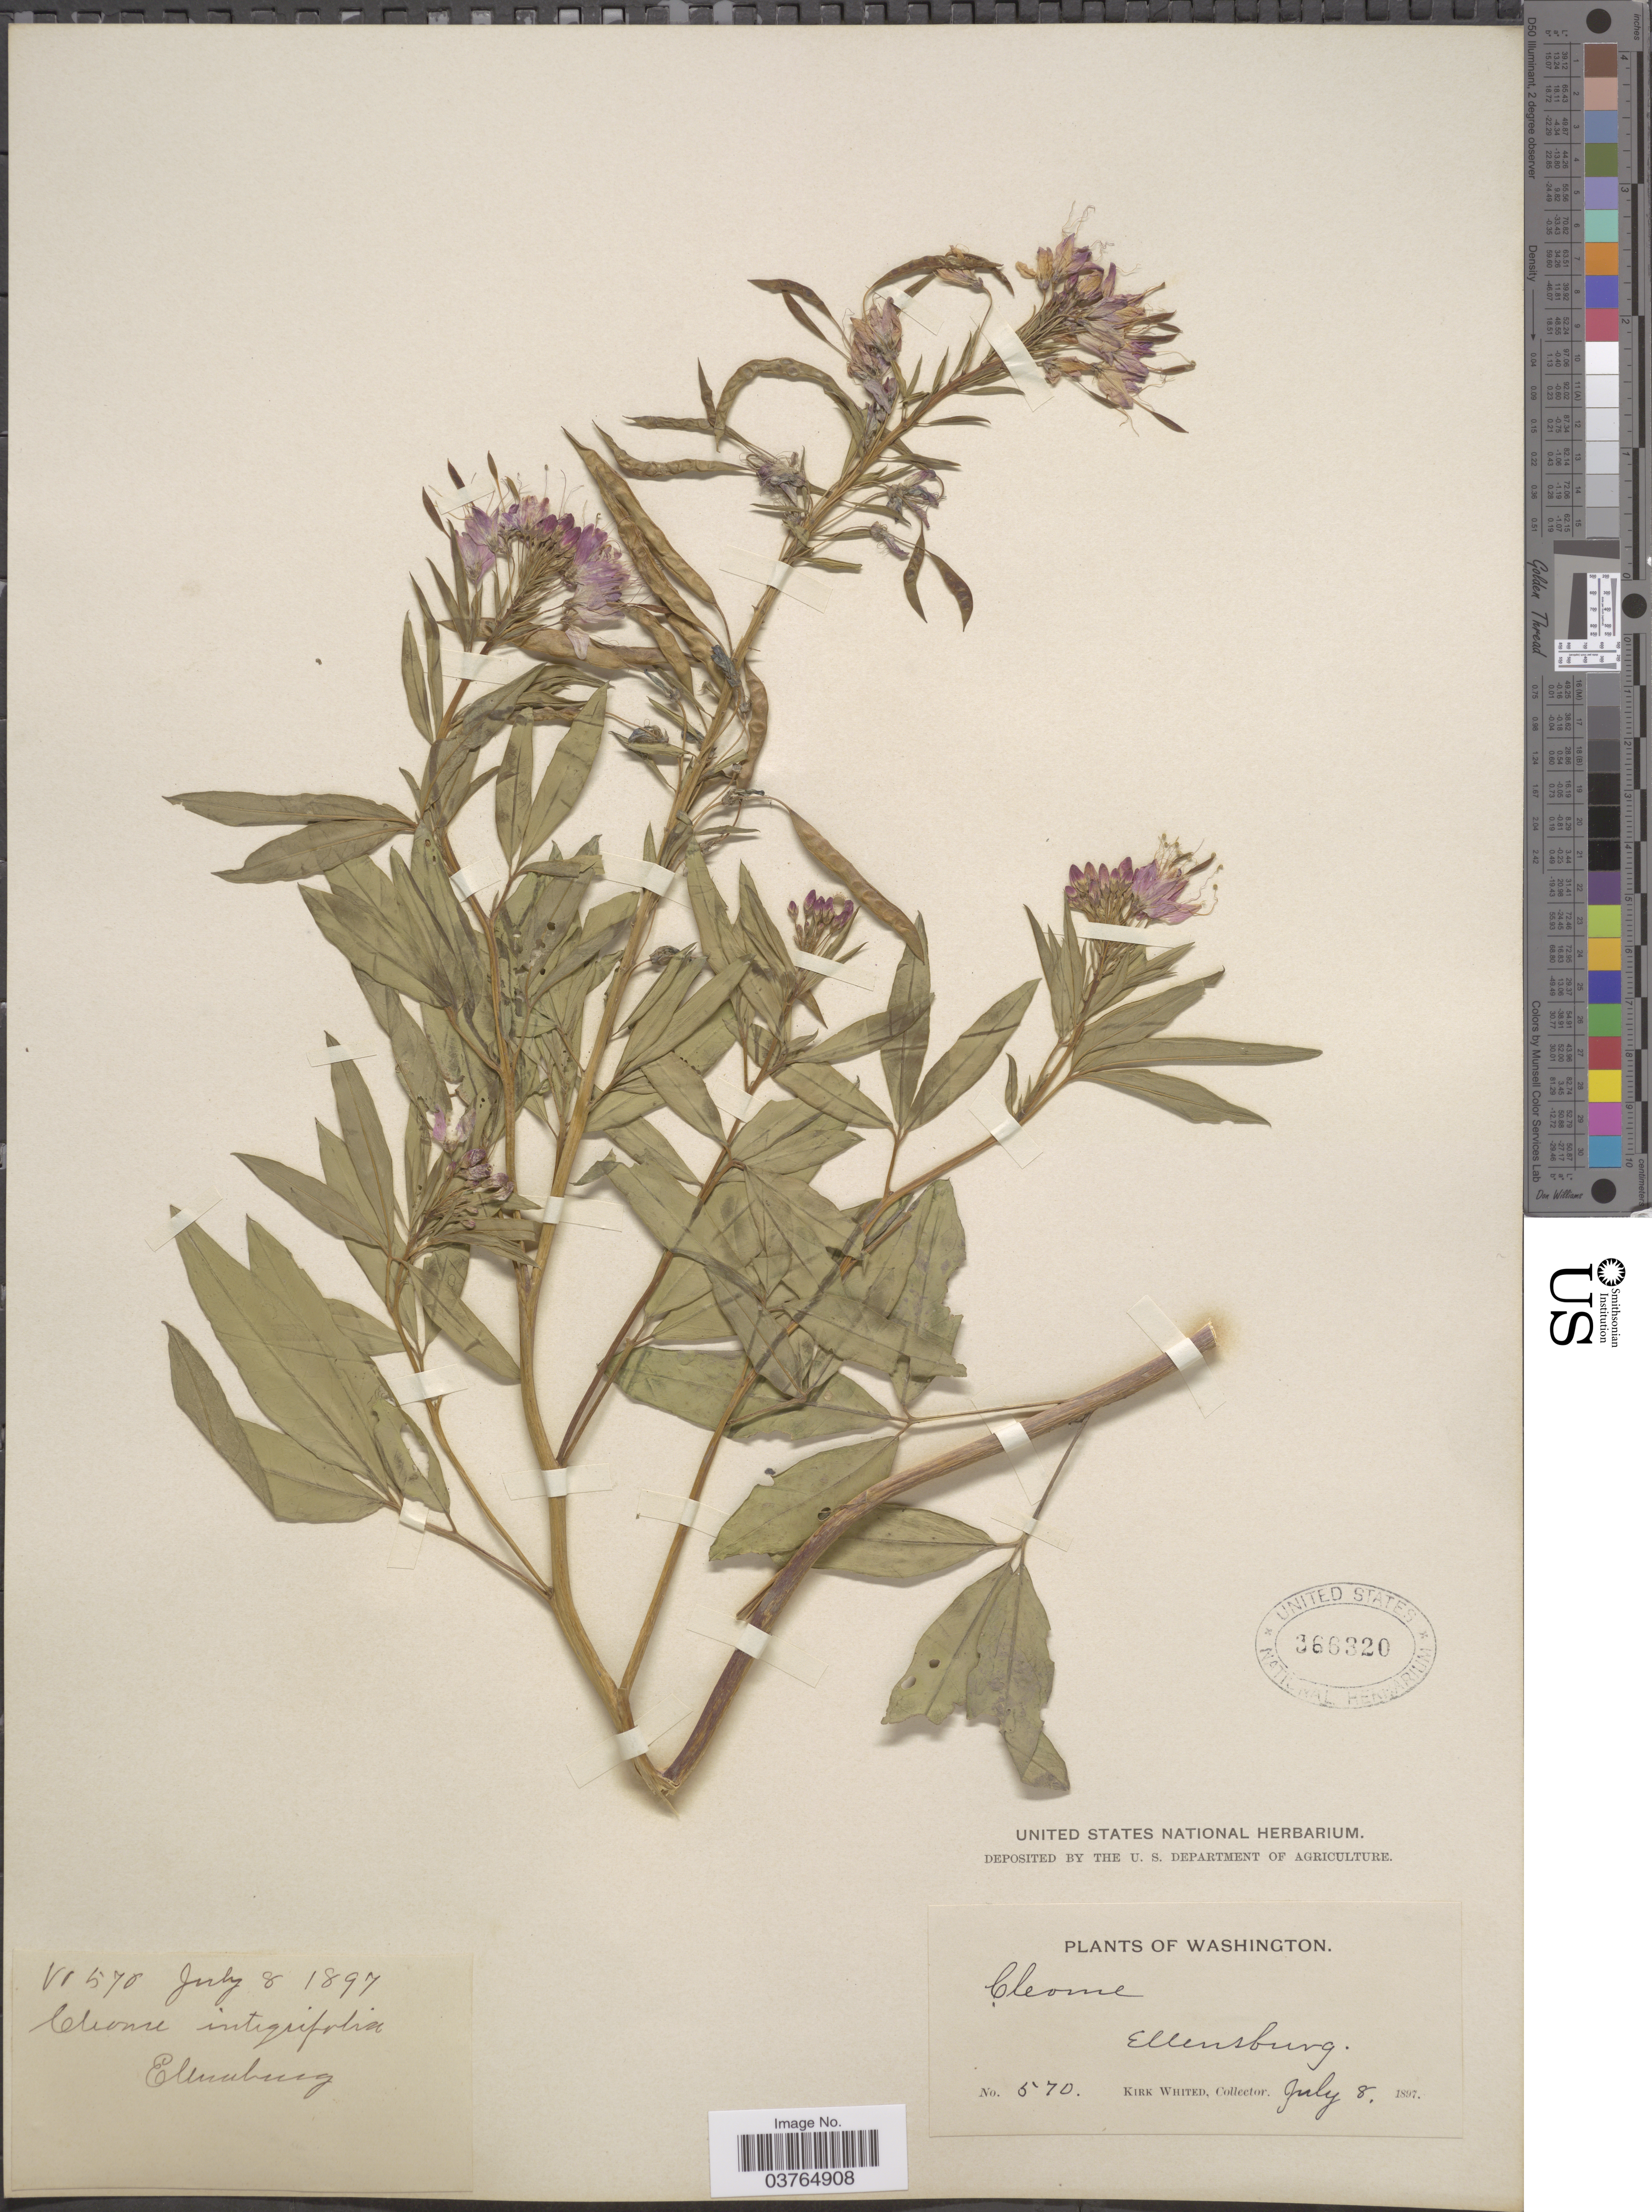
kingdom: Plantae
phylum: Tracheophyta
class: Magnoliopsida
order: Brassicales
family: Cleomaceae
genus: Cleomella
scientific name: Cleomella serrulata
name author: (Pursh) Roalson & J.C. Hall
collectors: K. Whited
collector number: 570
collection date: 1897-07-08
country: United States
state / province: Washington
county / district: Kittitas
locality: Ellensburg.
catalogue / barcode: US 366320